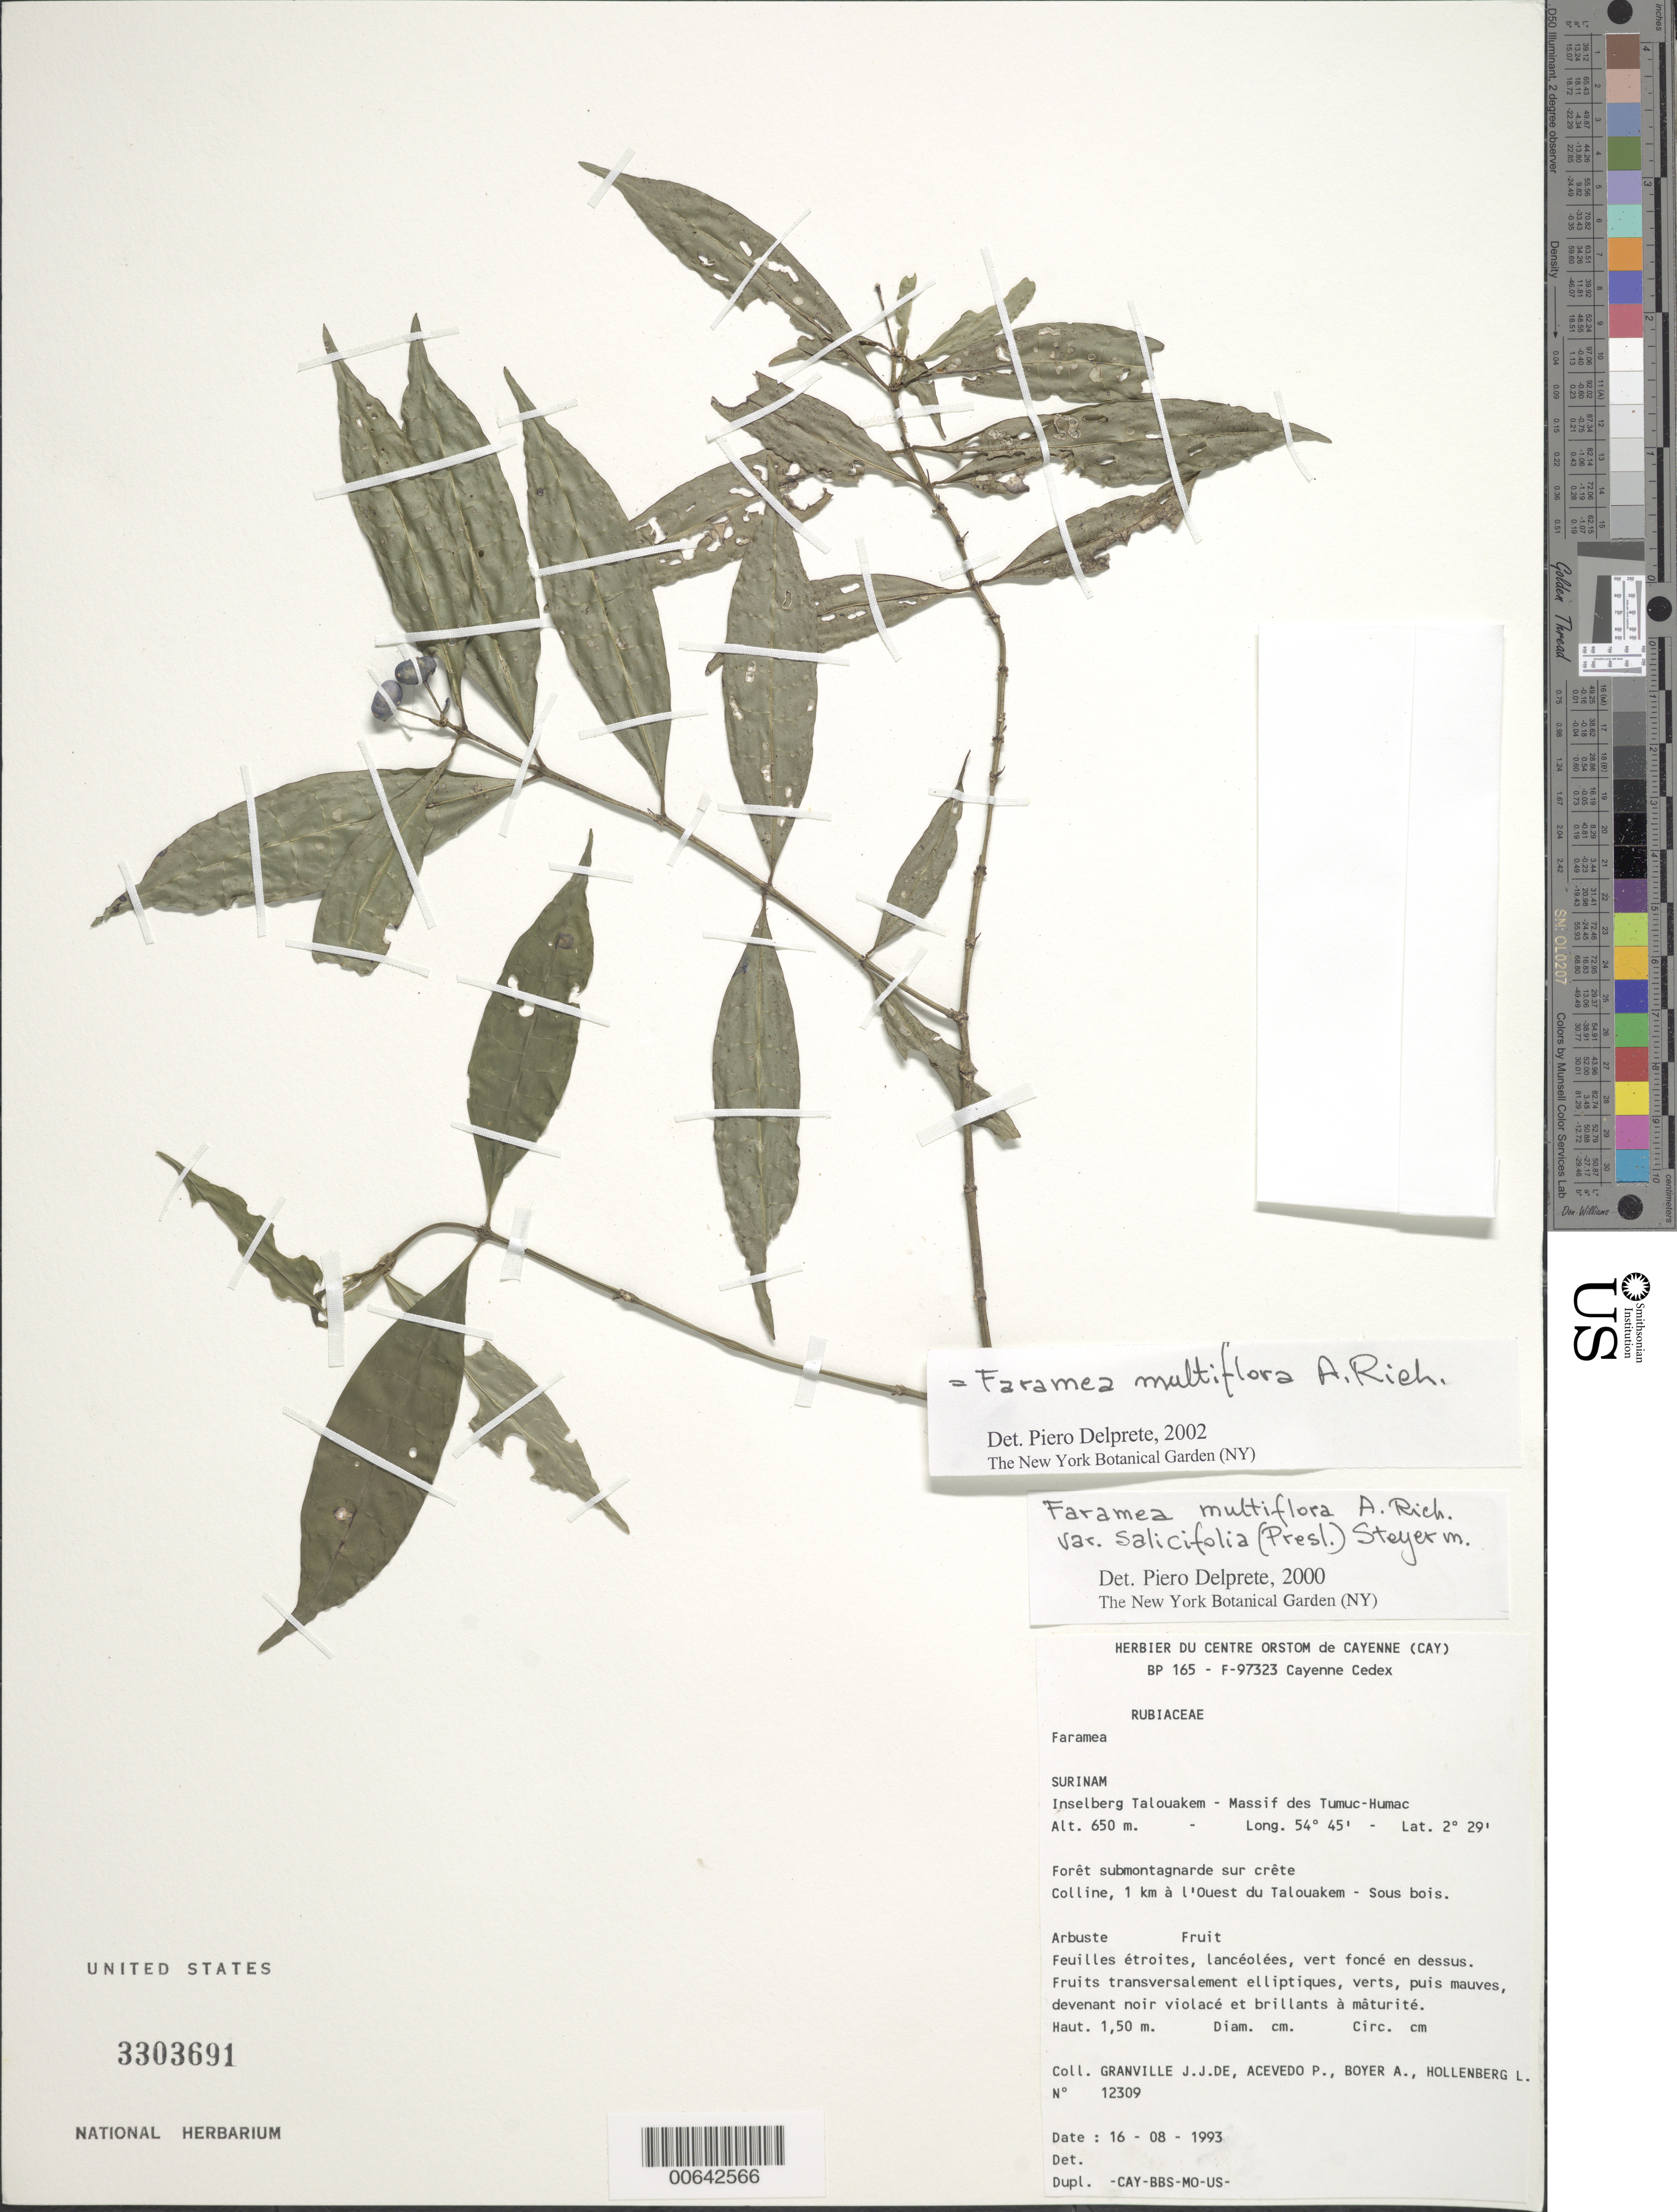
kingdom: Plantae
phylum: Tracheophyta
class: Magnoliopsida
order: Gentianales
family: Rubiaceae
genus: Faramea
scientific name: Faramea multiflora var. salicifolia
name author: (C. Presl) Steyerm.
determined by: Delprete, P. G., Herb. de Guyane Cay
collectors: J.-J. de Granville, P. Acevedo-Rodr., A. Boyer & L. Hollenberg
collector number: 12309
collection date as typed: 16-Aug-93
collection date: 1993-08-16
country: Suriname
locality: Inselberg Talouakem, Massif des Tumuc-Humac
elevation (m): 650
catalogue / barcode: US 3303691